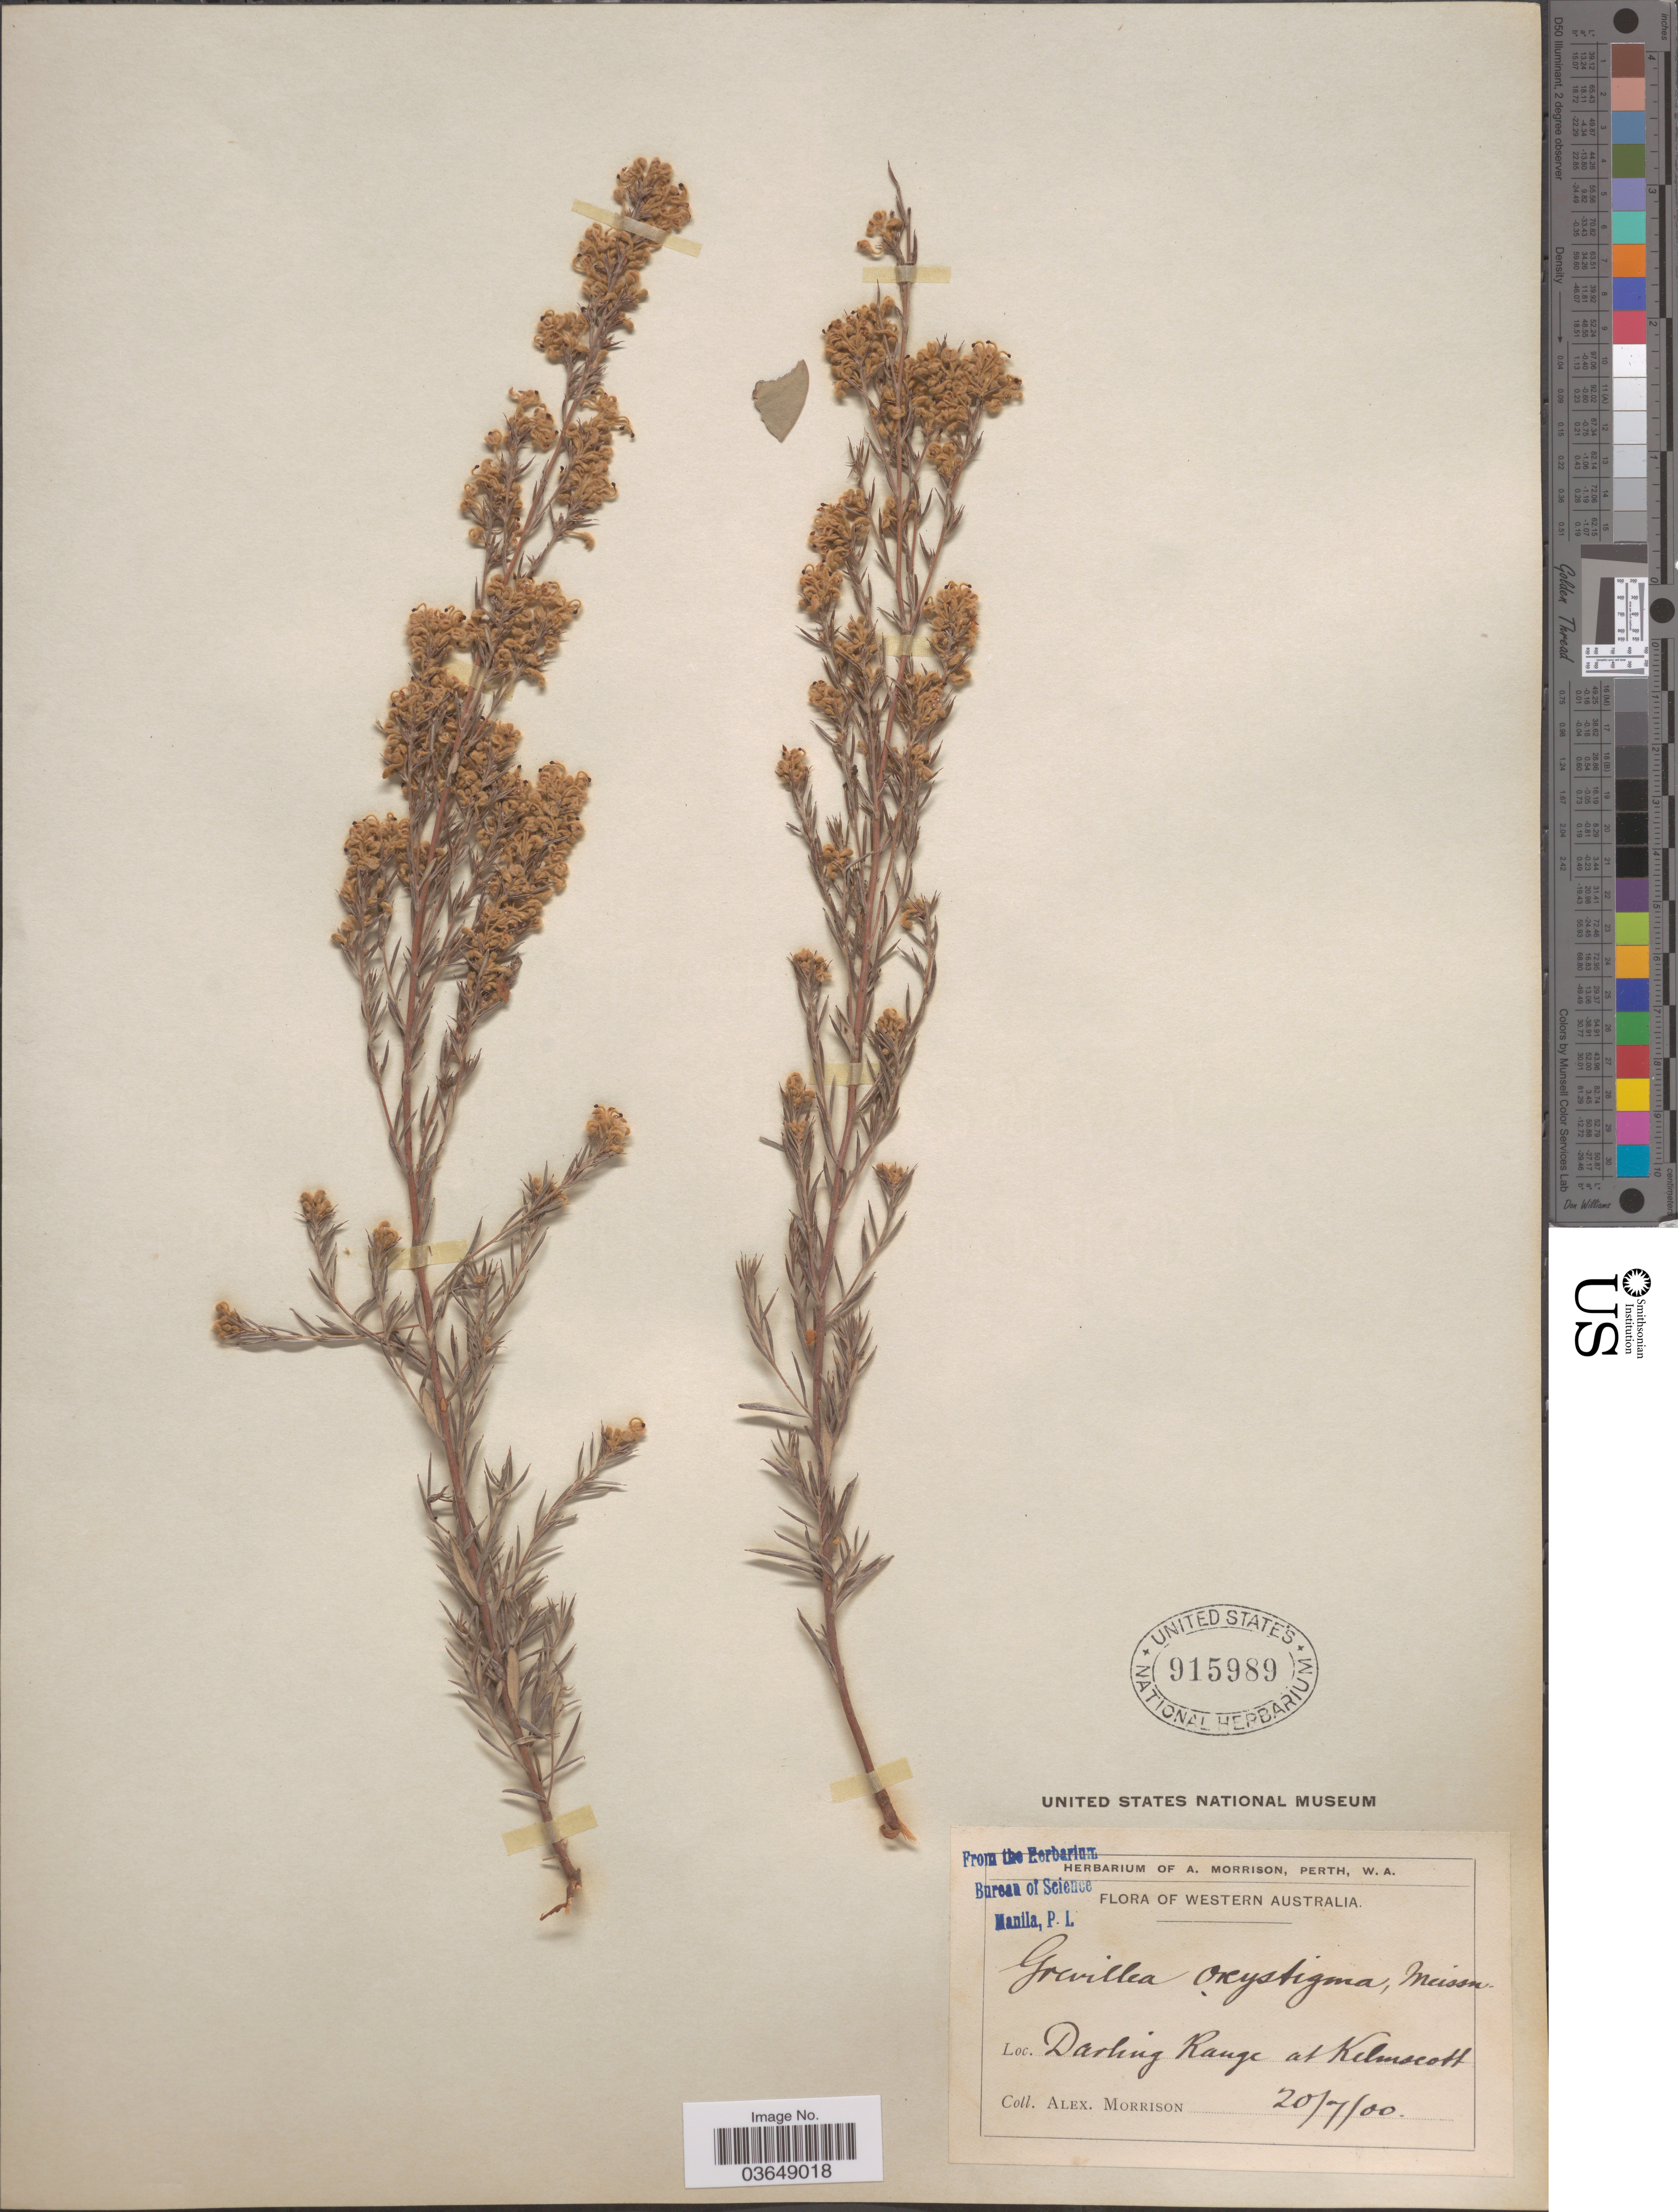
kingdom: Plantae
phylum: Tracheophyta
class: Magnoliopsida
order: Proteales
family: Proteaceae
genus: Grevillea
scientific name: Grevillea oxystigma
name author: Meisn.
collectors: A. Morrison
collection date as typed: Transcribed d/m/y: 20/7/0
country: Australia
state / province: Western Australia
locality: Darling Range at Kelmscott.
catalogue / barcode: US 915989